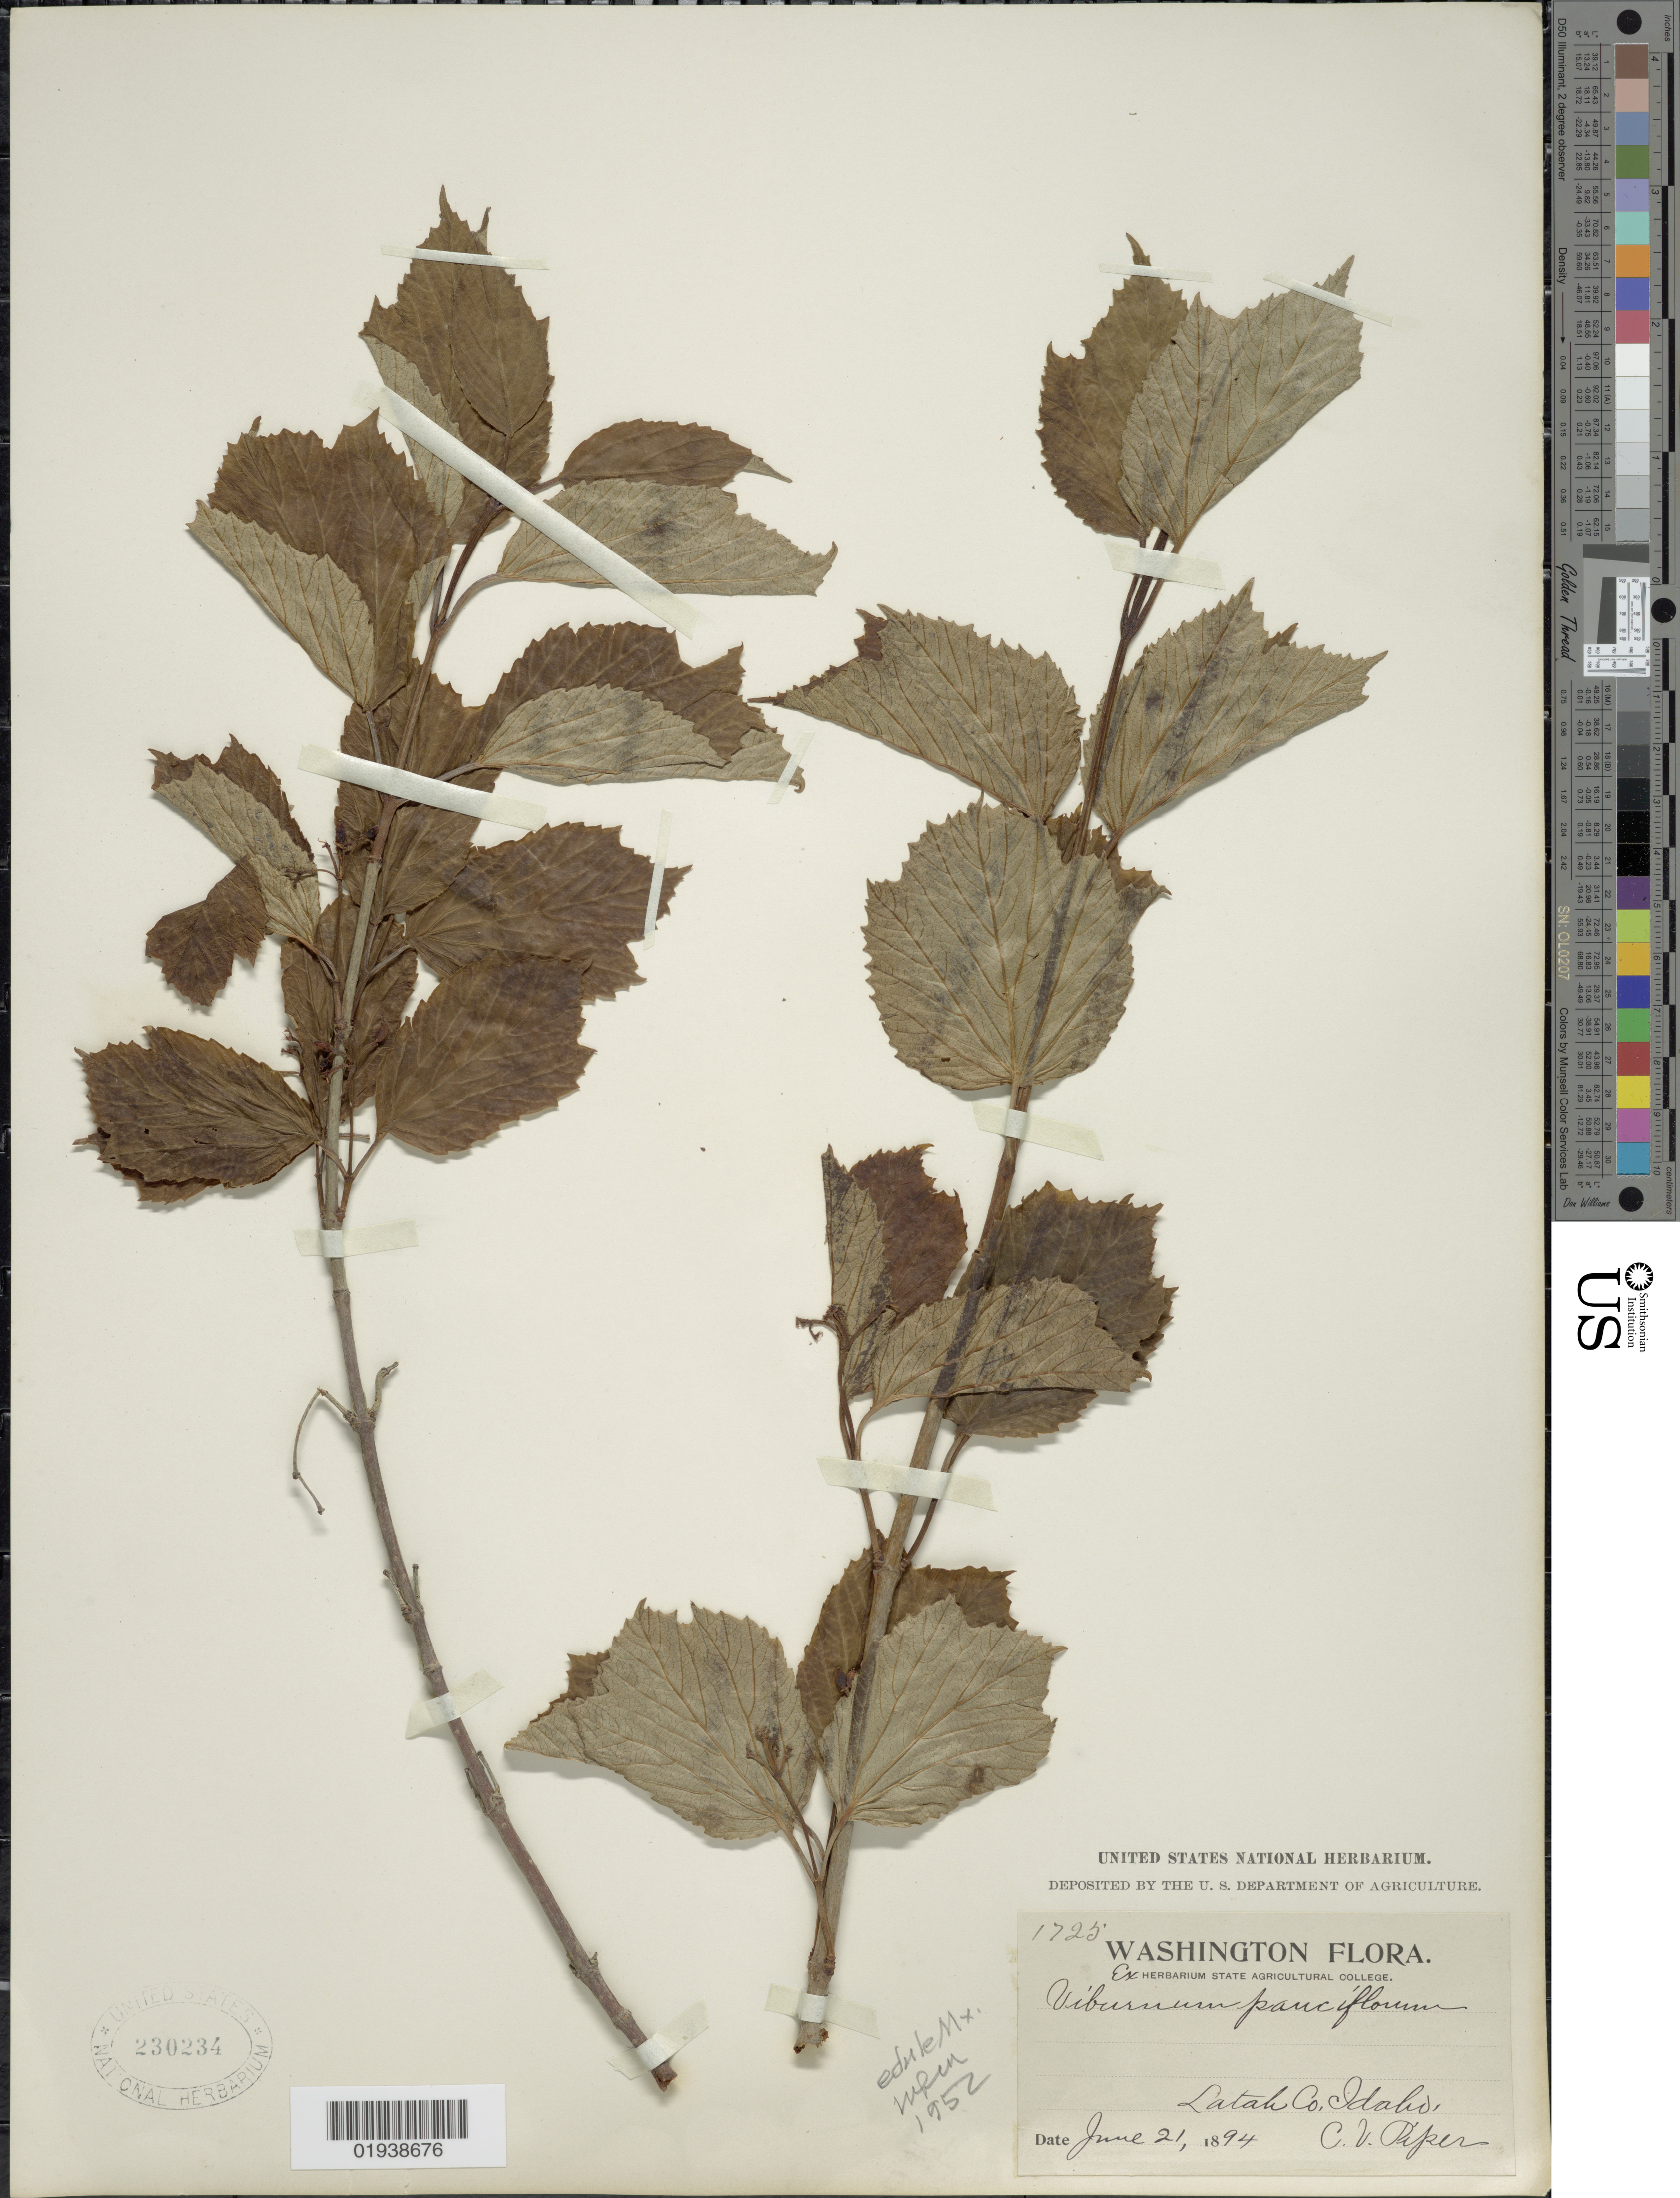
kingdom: Plantae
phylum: Tracheophyta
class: Magnoliopsida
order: Dipsacales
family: Viburnaceae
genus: Viburnum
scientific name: Viburnum edule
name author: (Michx.) Raf.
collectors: C. V. Piper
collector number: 1725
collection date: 1894-06-21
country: United States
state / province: Idaho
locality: Latah Co.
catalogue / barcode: US 230234